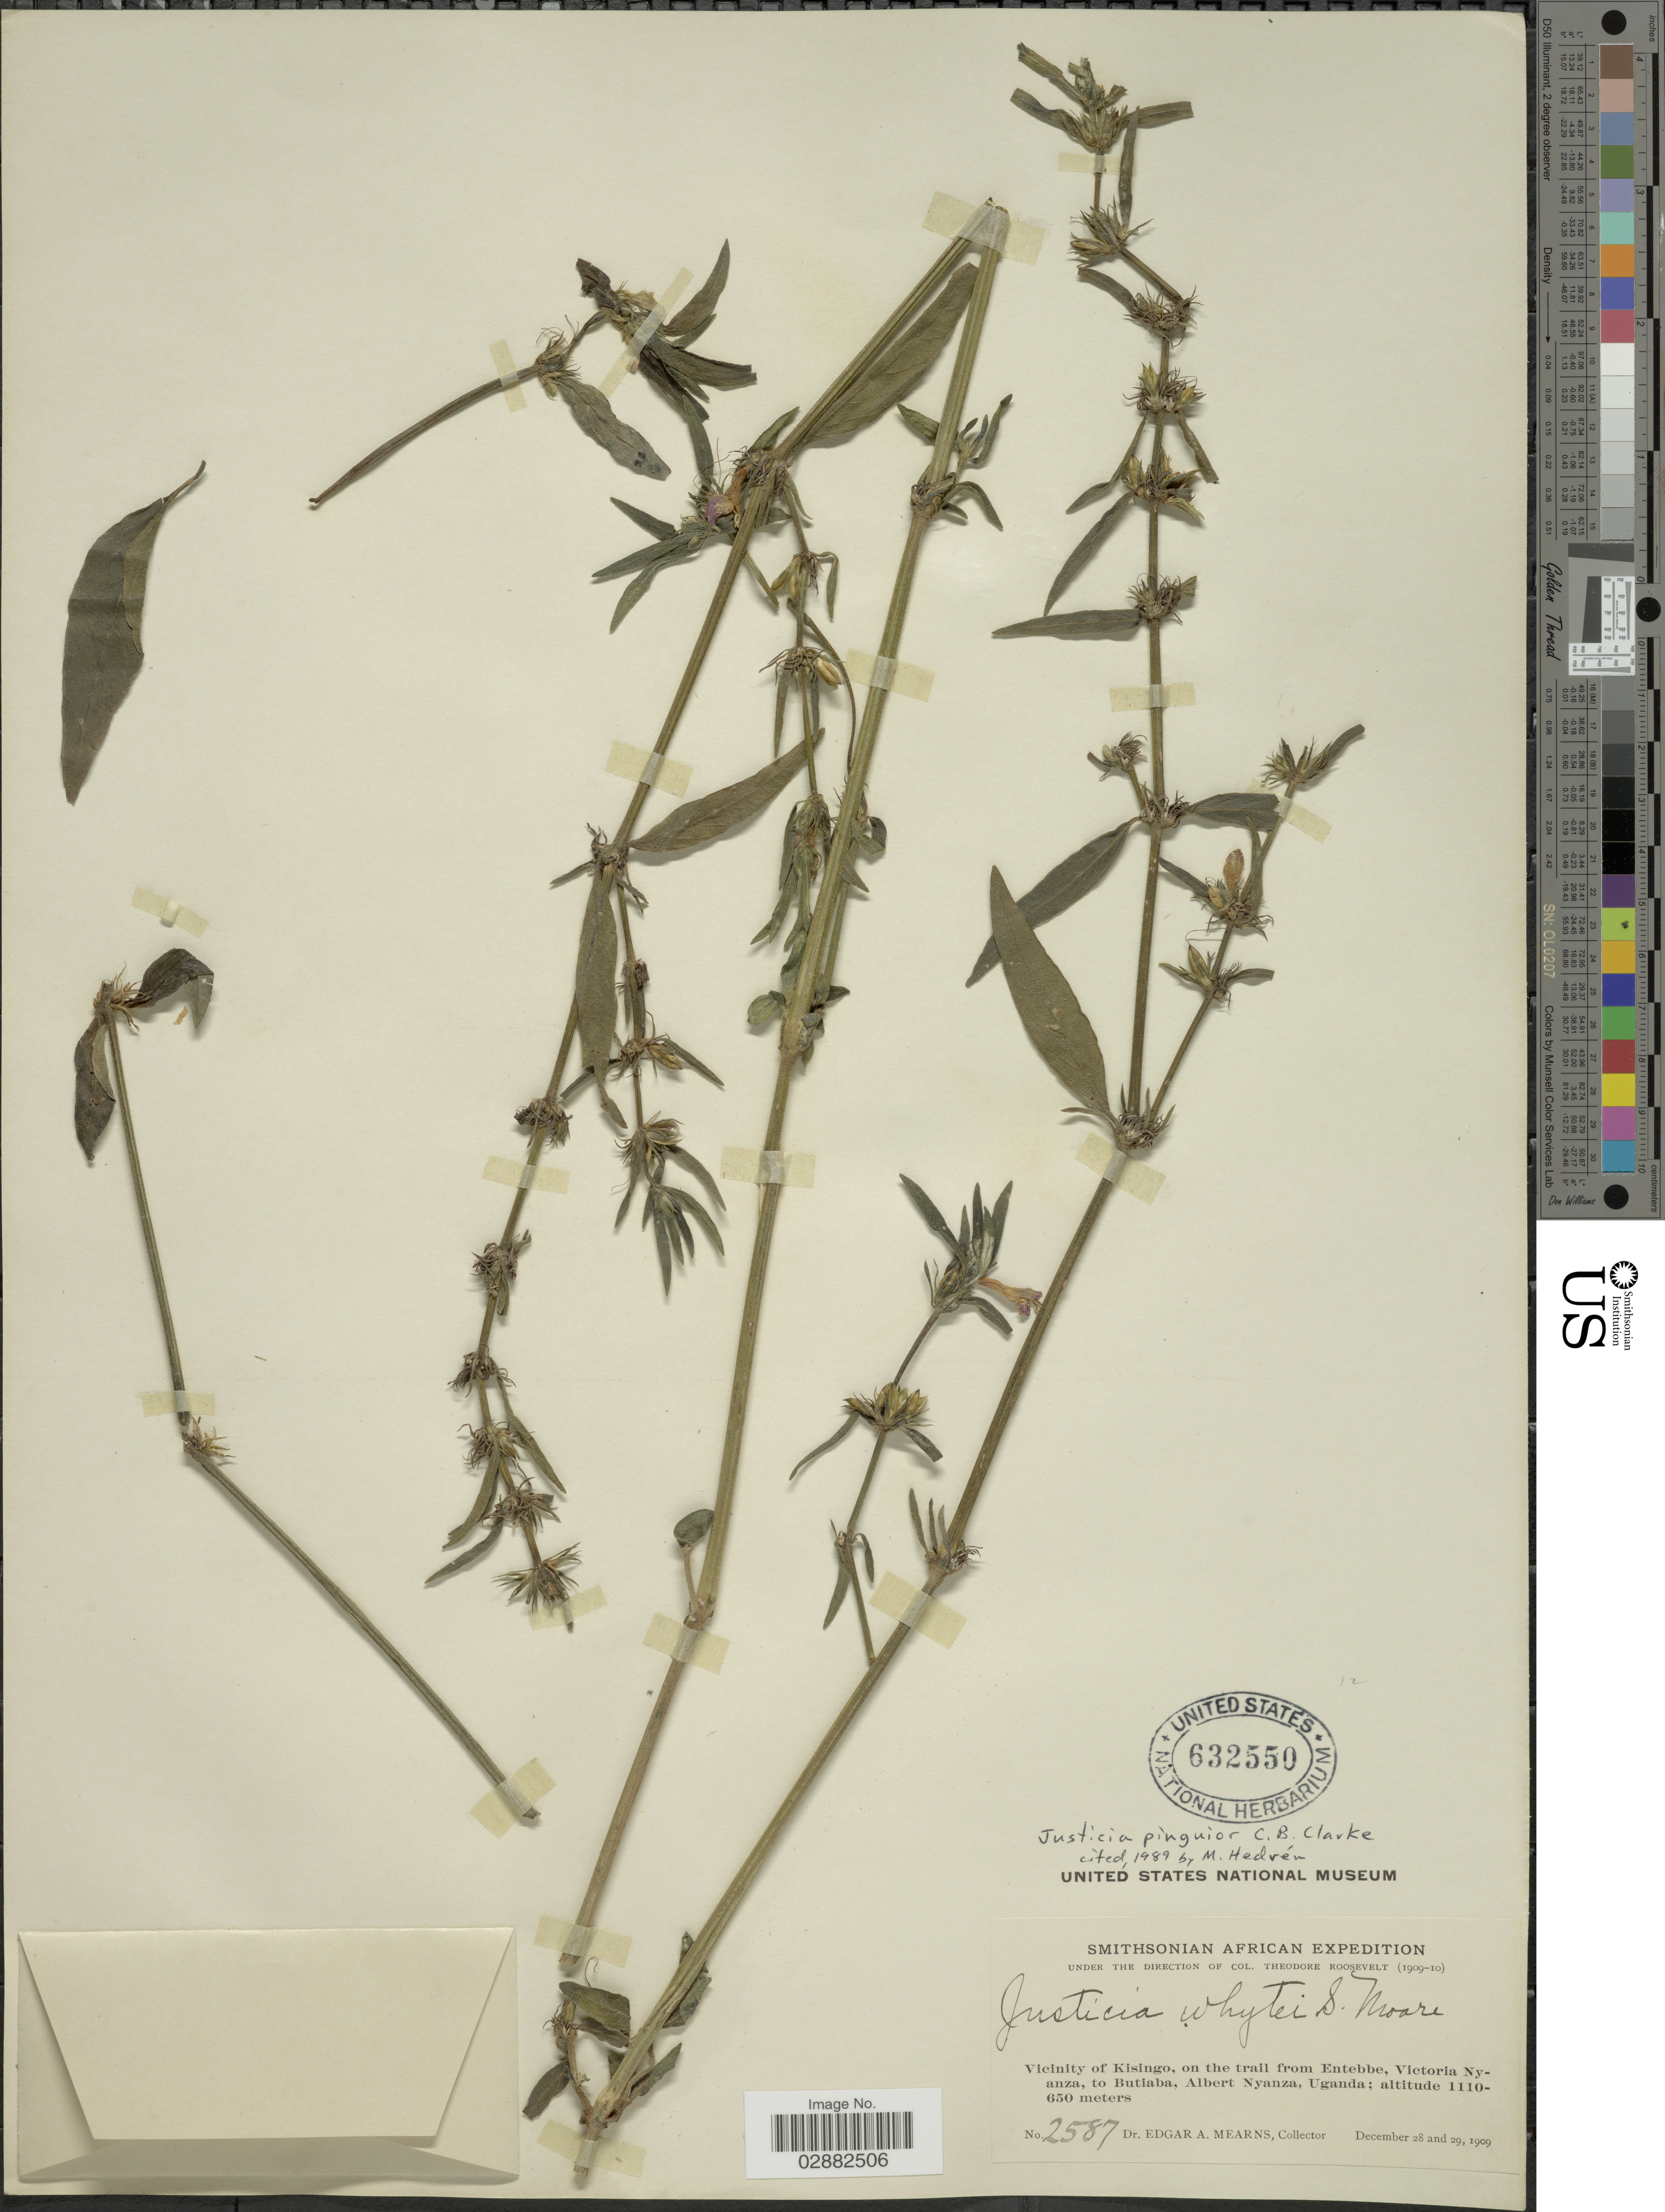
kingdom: Plantae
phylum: Tracheophyta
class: Magnoliopsida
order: Lamiales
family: Acanthaceae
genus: Justicia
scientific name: Justicia pinguior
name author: C.B. Clarke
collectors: E. A. Mearns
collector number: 2587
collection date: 1909-12-28/1909-12-29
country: Uganda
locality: Vicinity of Kisingo, on the trail from Entebbe, Victoria Nyanza, to Butiaba, Albert Nyanza.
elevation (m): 650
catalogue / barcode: US 632550